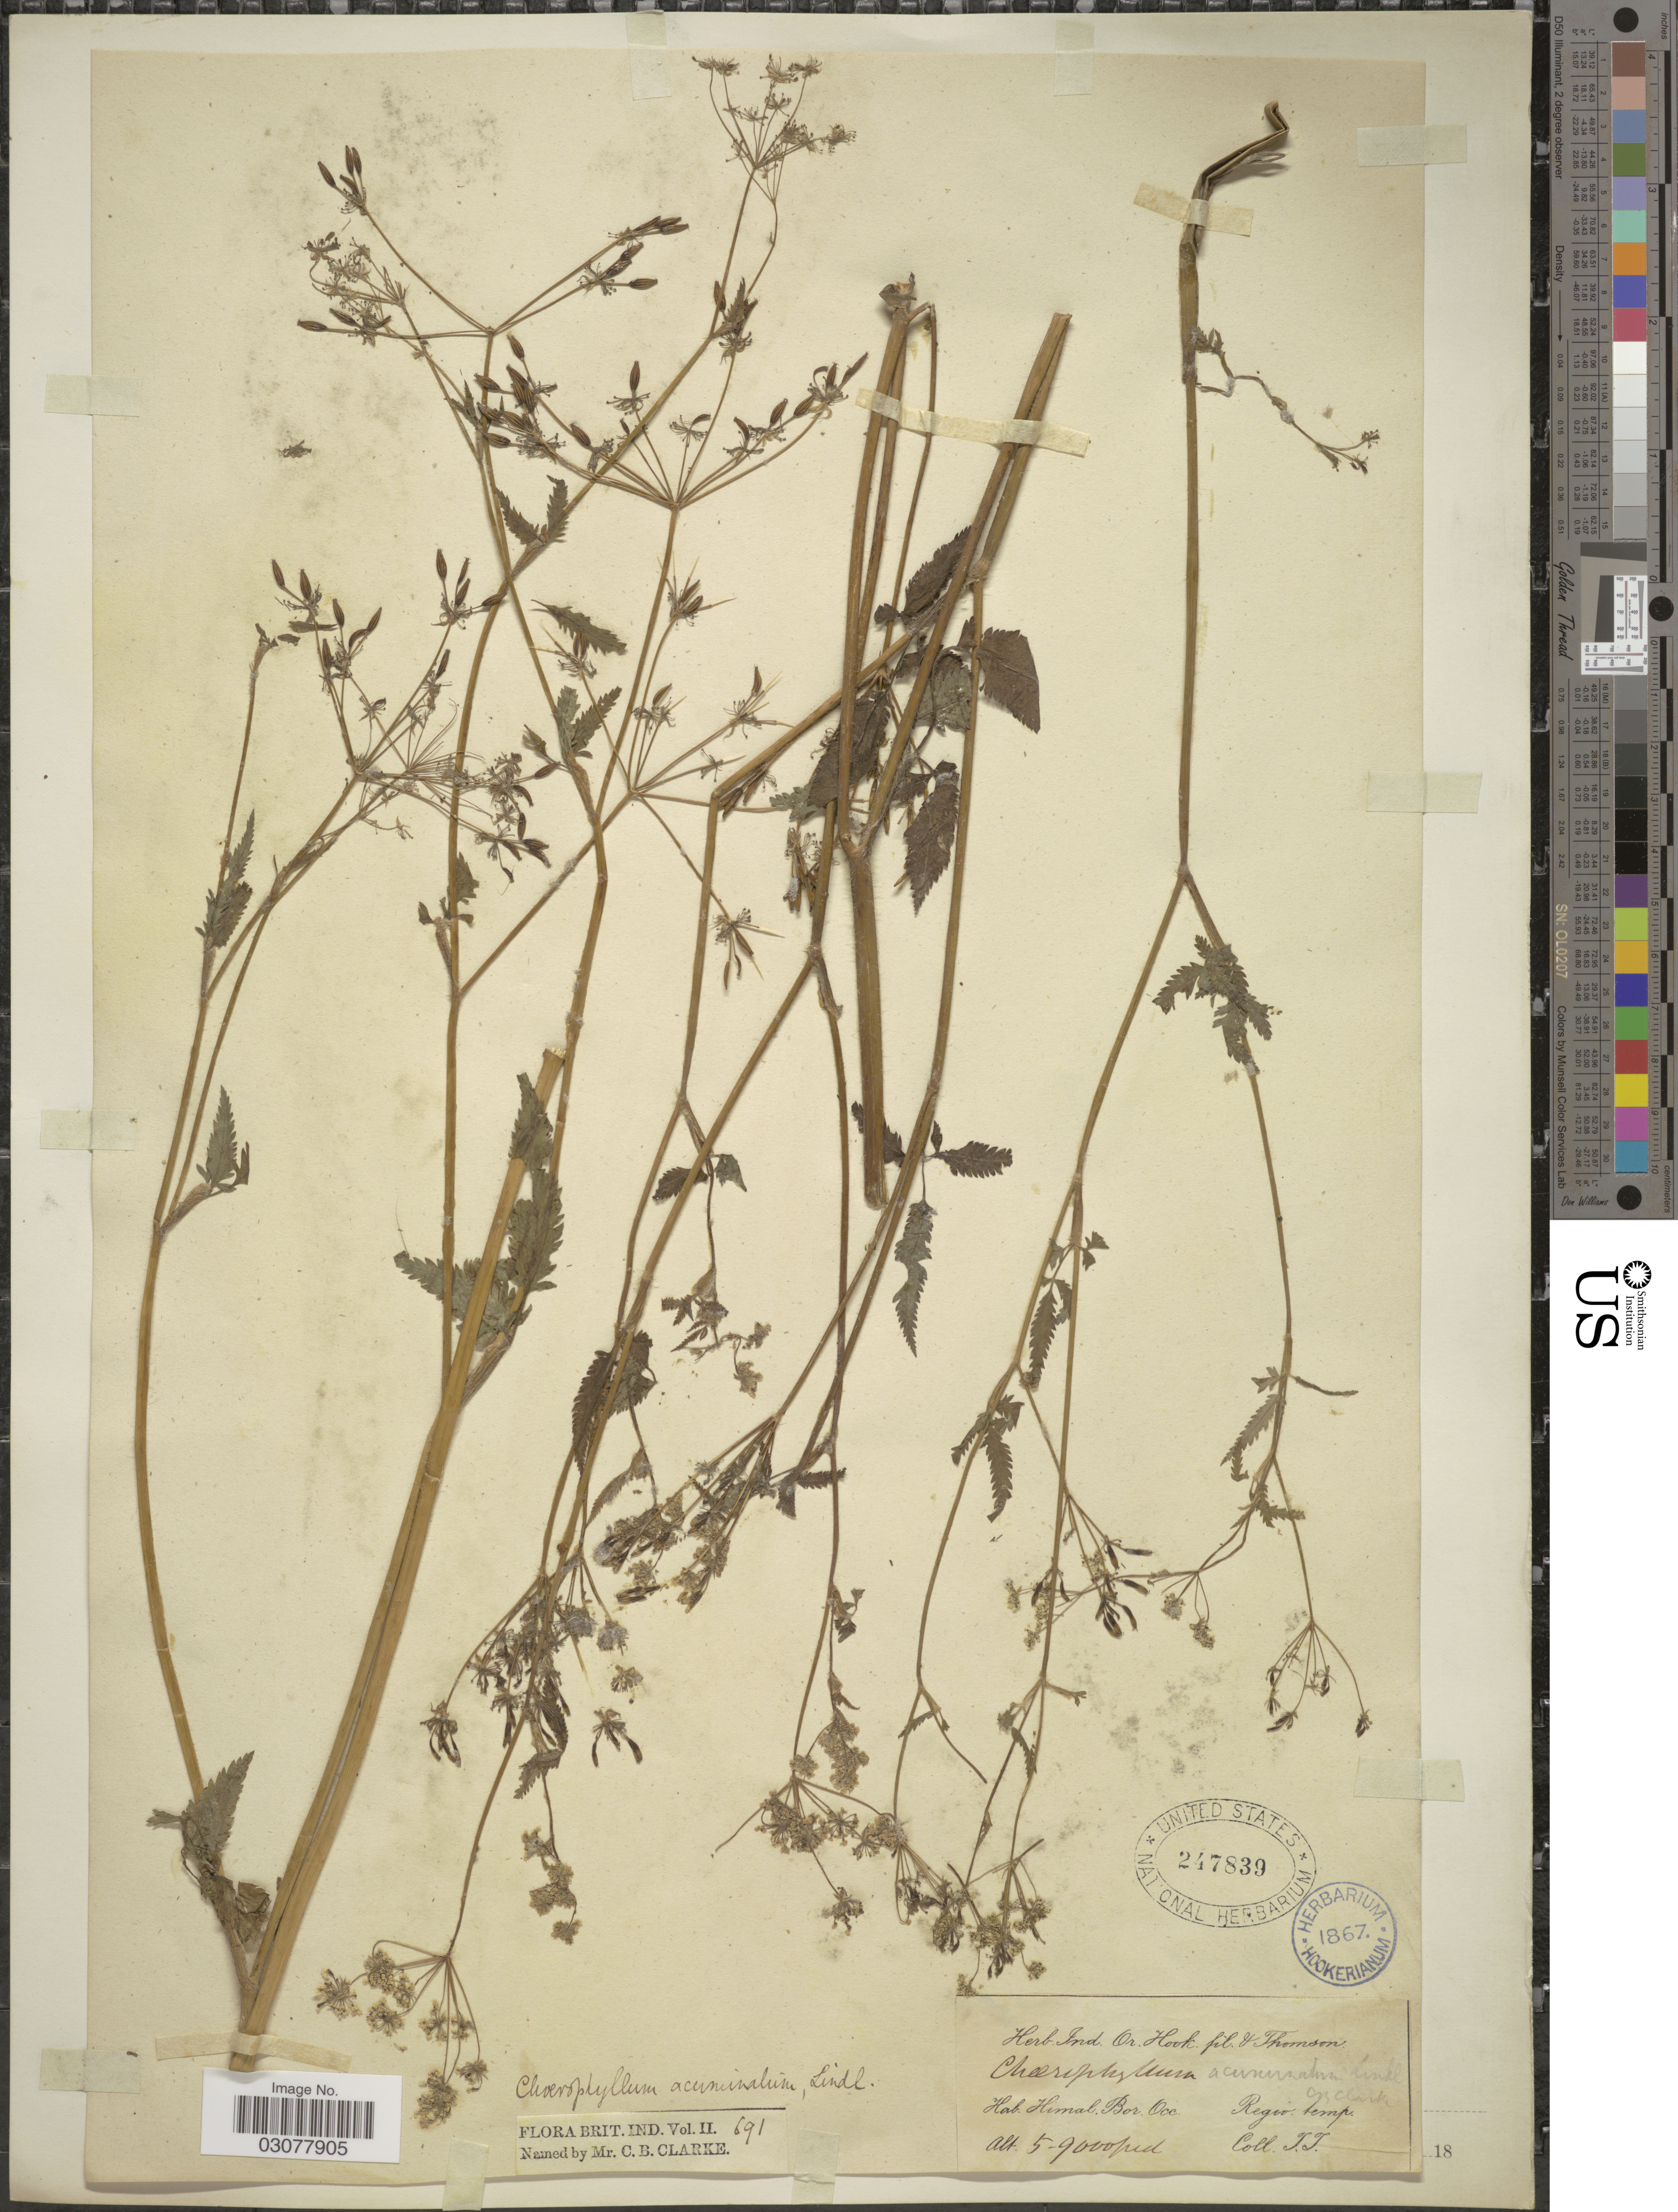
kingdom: Plantae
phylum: Tracheophyta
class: Magnoliopsida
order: Apiales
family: Apiaceae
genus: Chaerophyllum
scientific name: Chaerophyllum acuminatum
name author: Lindl.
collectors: T. Thomson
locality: Himal. Bor. Occ., Regio temp.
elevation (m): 1524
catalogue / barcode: US 247839